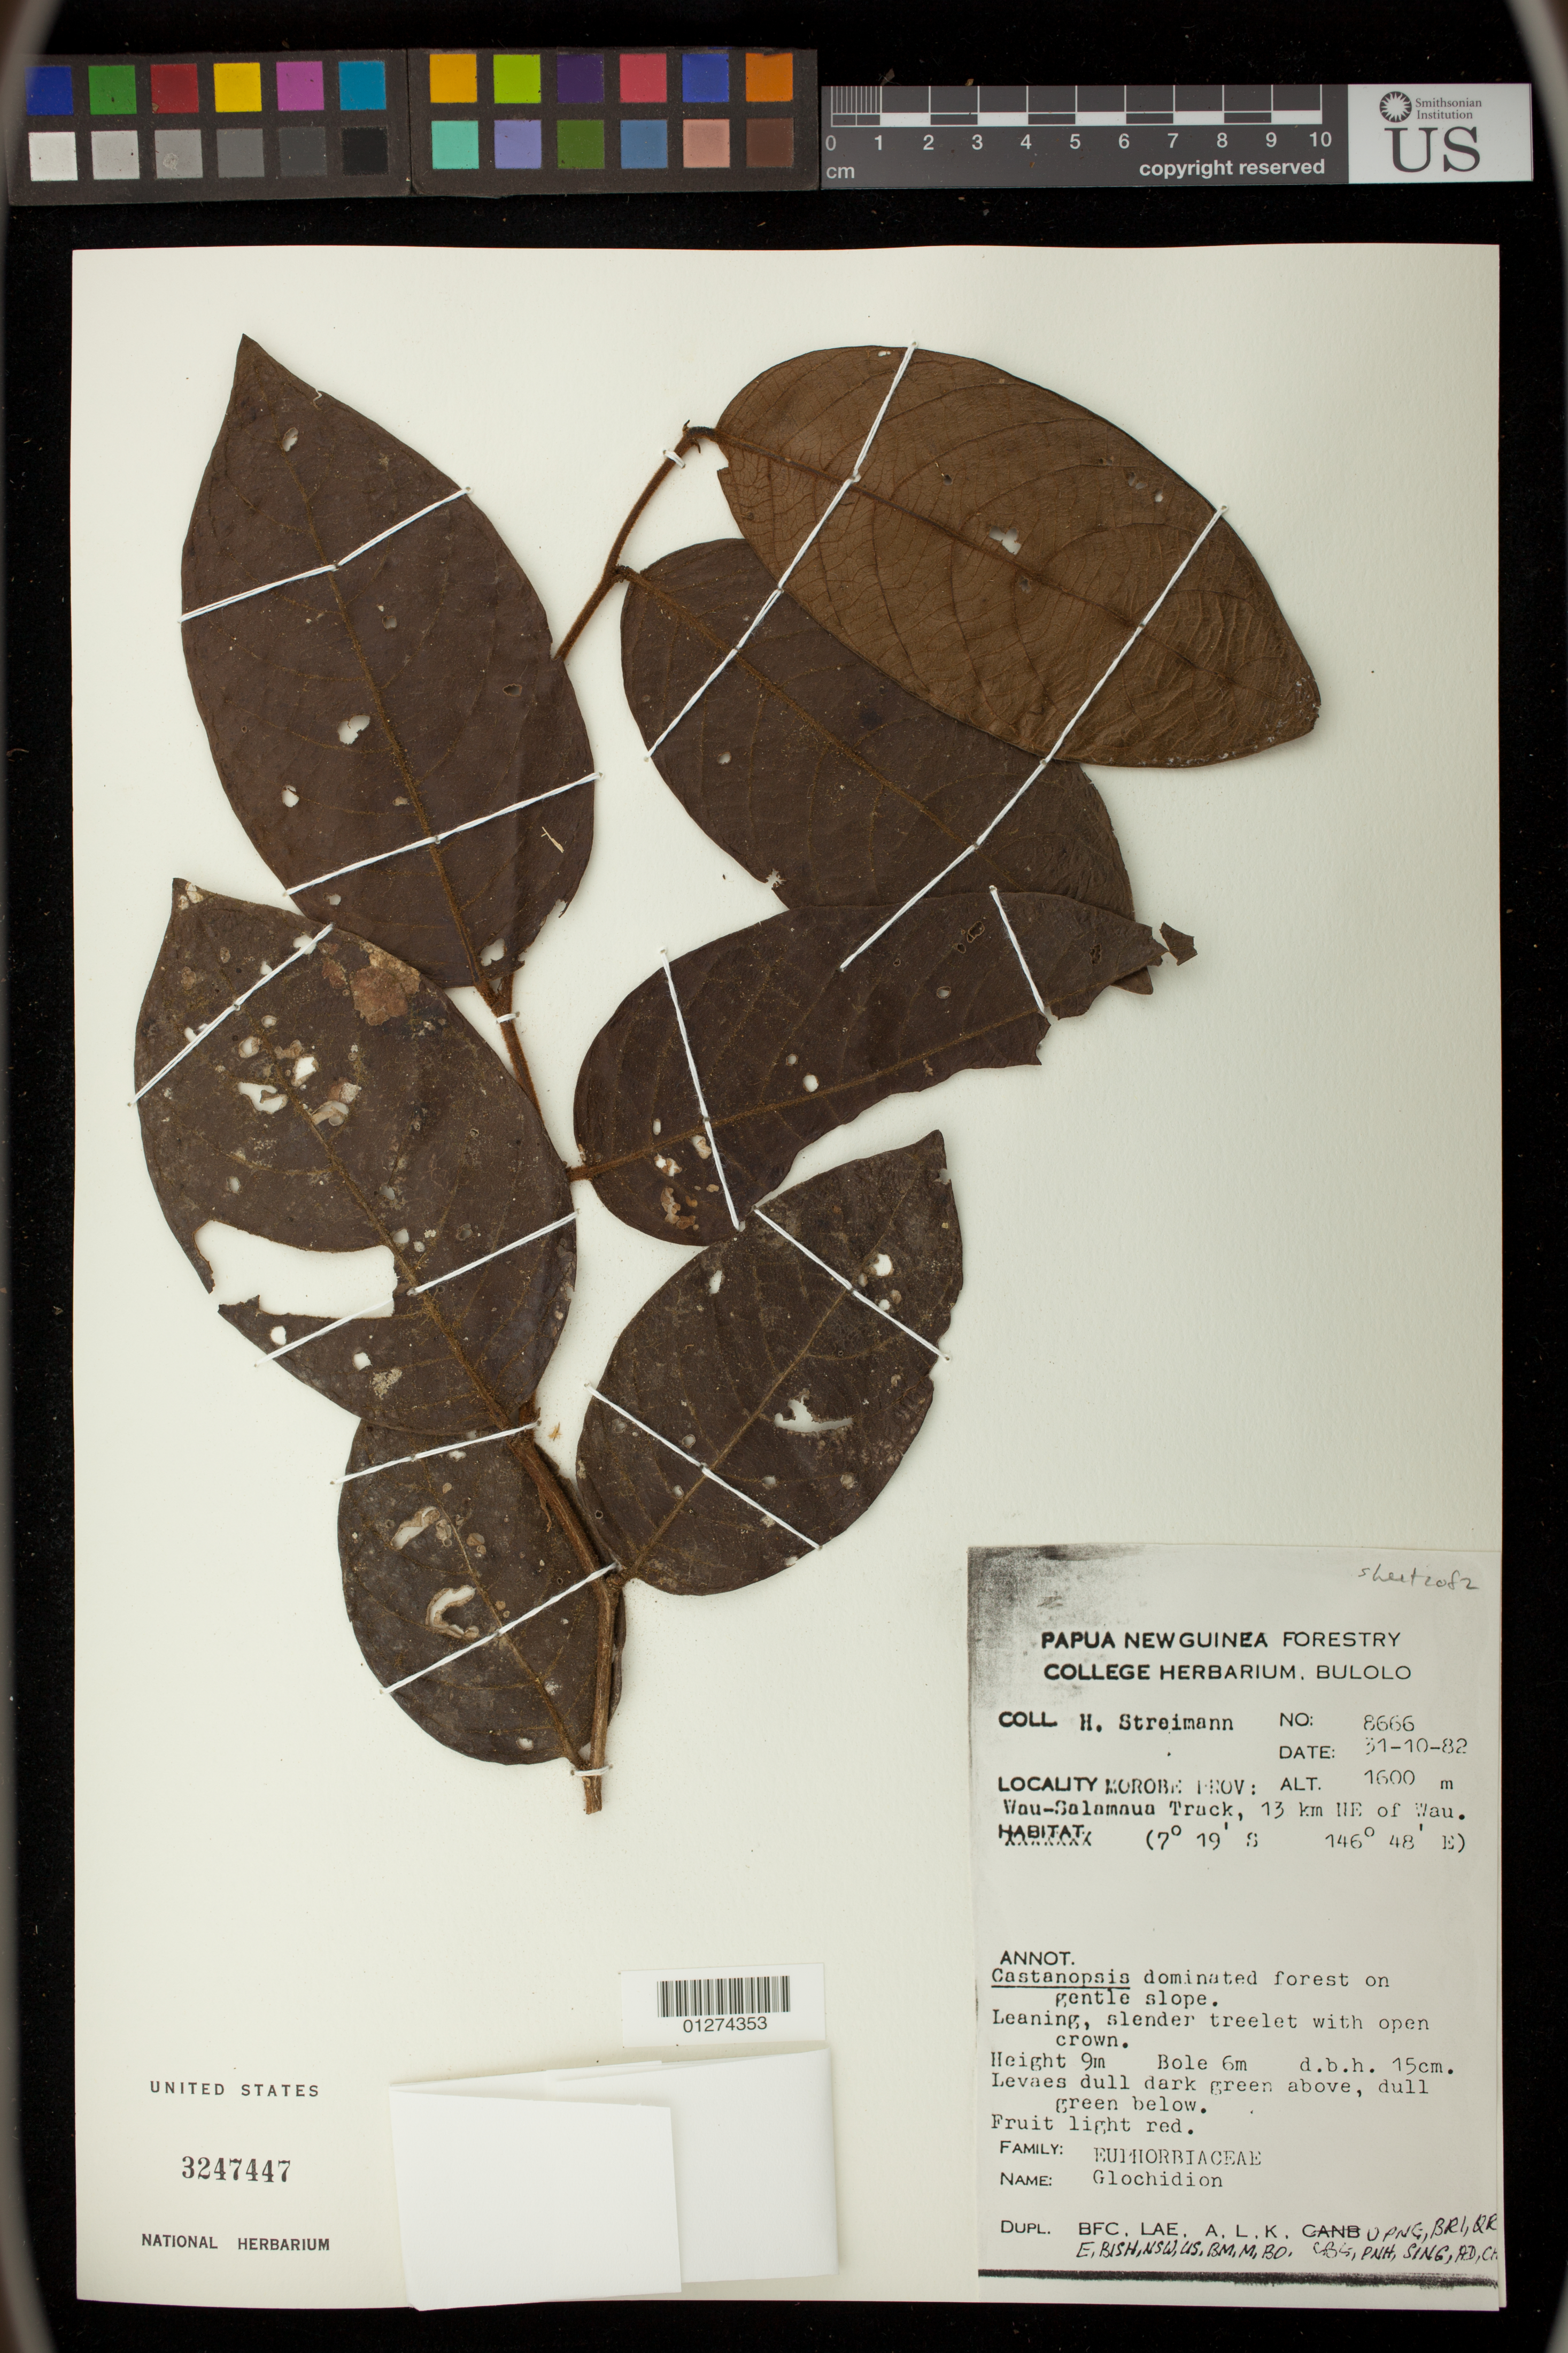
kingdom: Plantae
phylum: Tracheophyta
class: Magnoliopsida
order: Malpighiales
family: Phyllanthaceae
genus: Glochidion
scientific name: Glochidion sp.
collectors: H. Streimann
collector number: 8666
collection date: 1982-10-31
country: Papua New Guinea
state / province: Morobe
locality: Wau-Salamaua Track, 13 kilometers NE of Wau.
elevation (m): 1600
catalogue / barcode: US 3247447